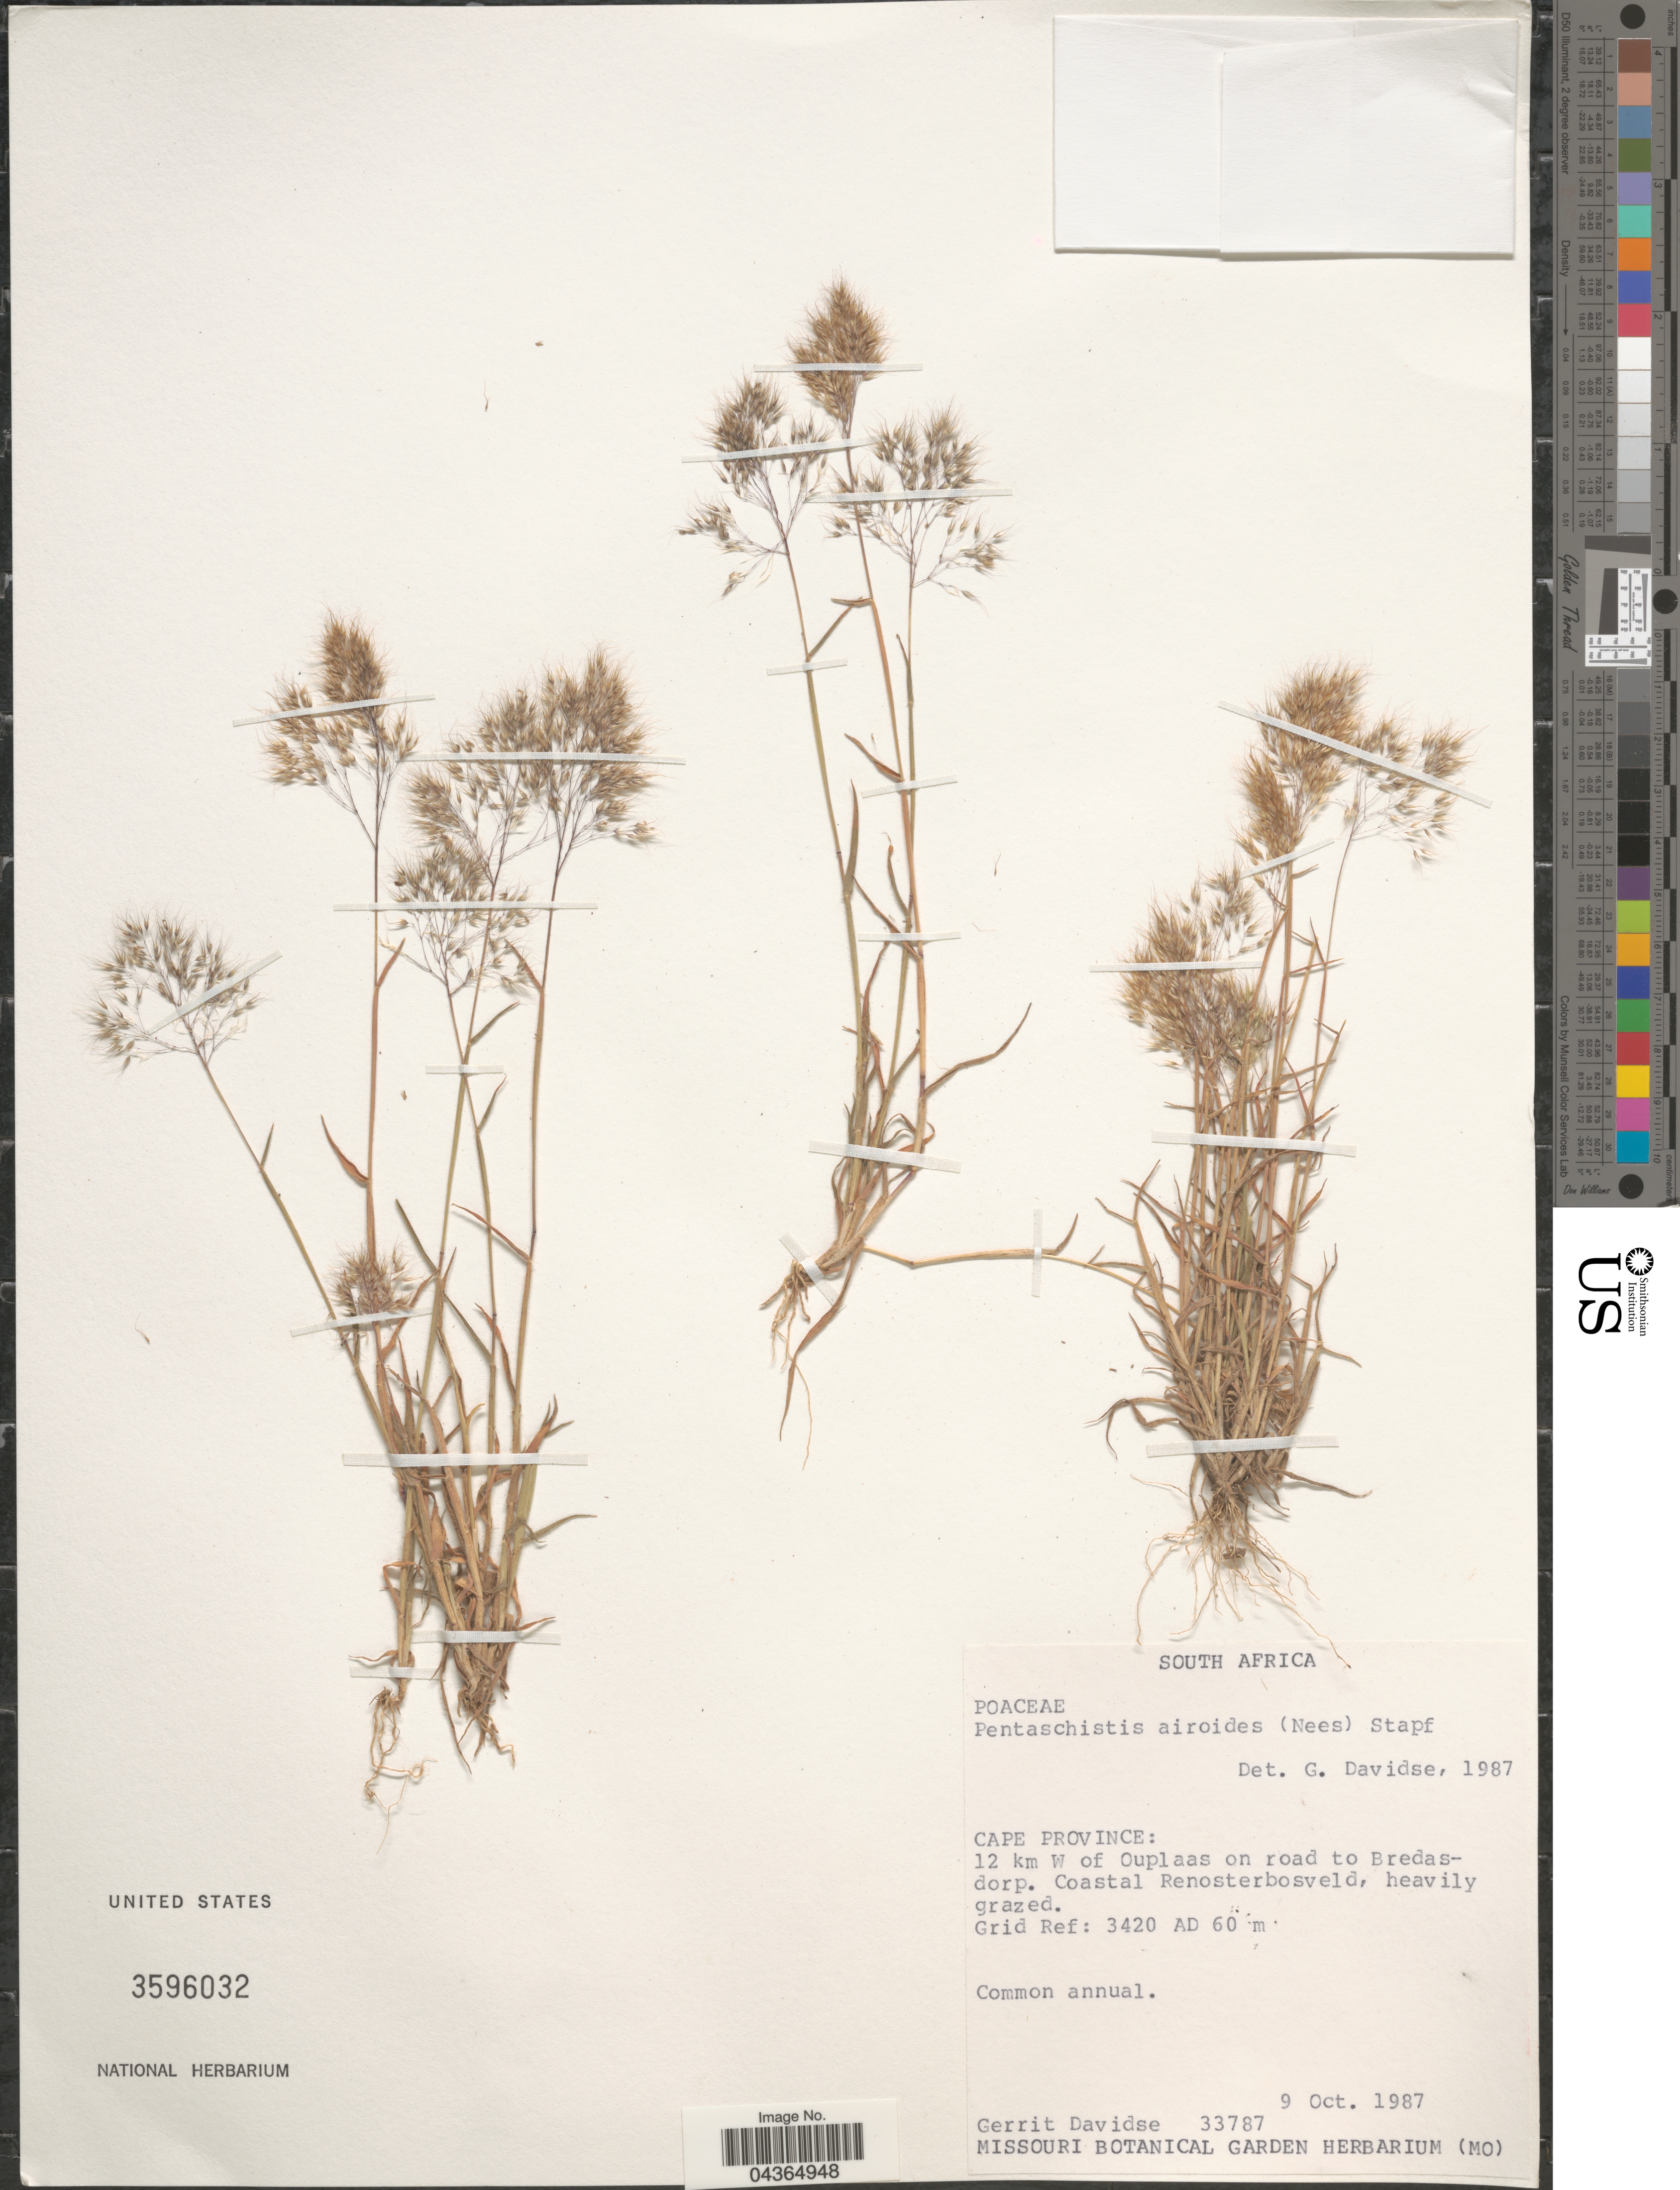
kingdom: Plantae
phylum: Tracheophyta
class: Liliopsida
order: Poales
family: Poaceae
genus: Pentameris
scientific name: Pentameris airoides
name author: Nees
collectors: G. Davidse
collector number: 33787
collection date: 1987-10-09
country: South Africa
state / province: Western Cape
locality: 12 km W of Ouplaas on road to Bredasdorp. Coastal Renosterbosveld. Grid Ref: 3420 AD.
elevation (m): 60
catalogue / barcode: US 3596032